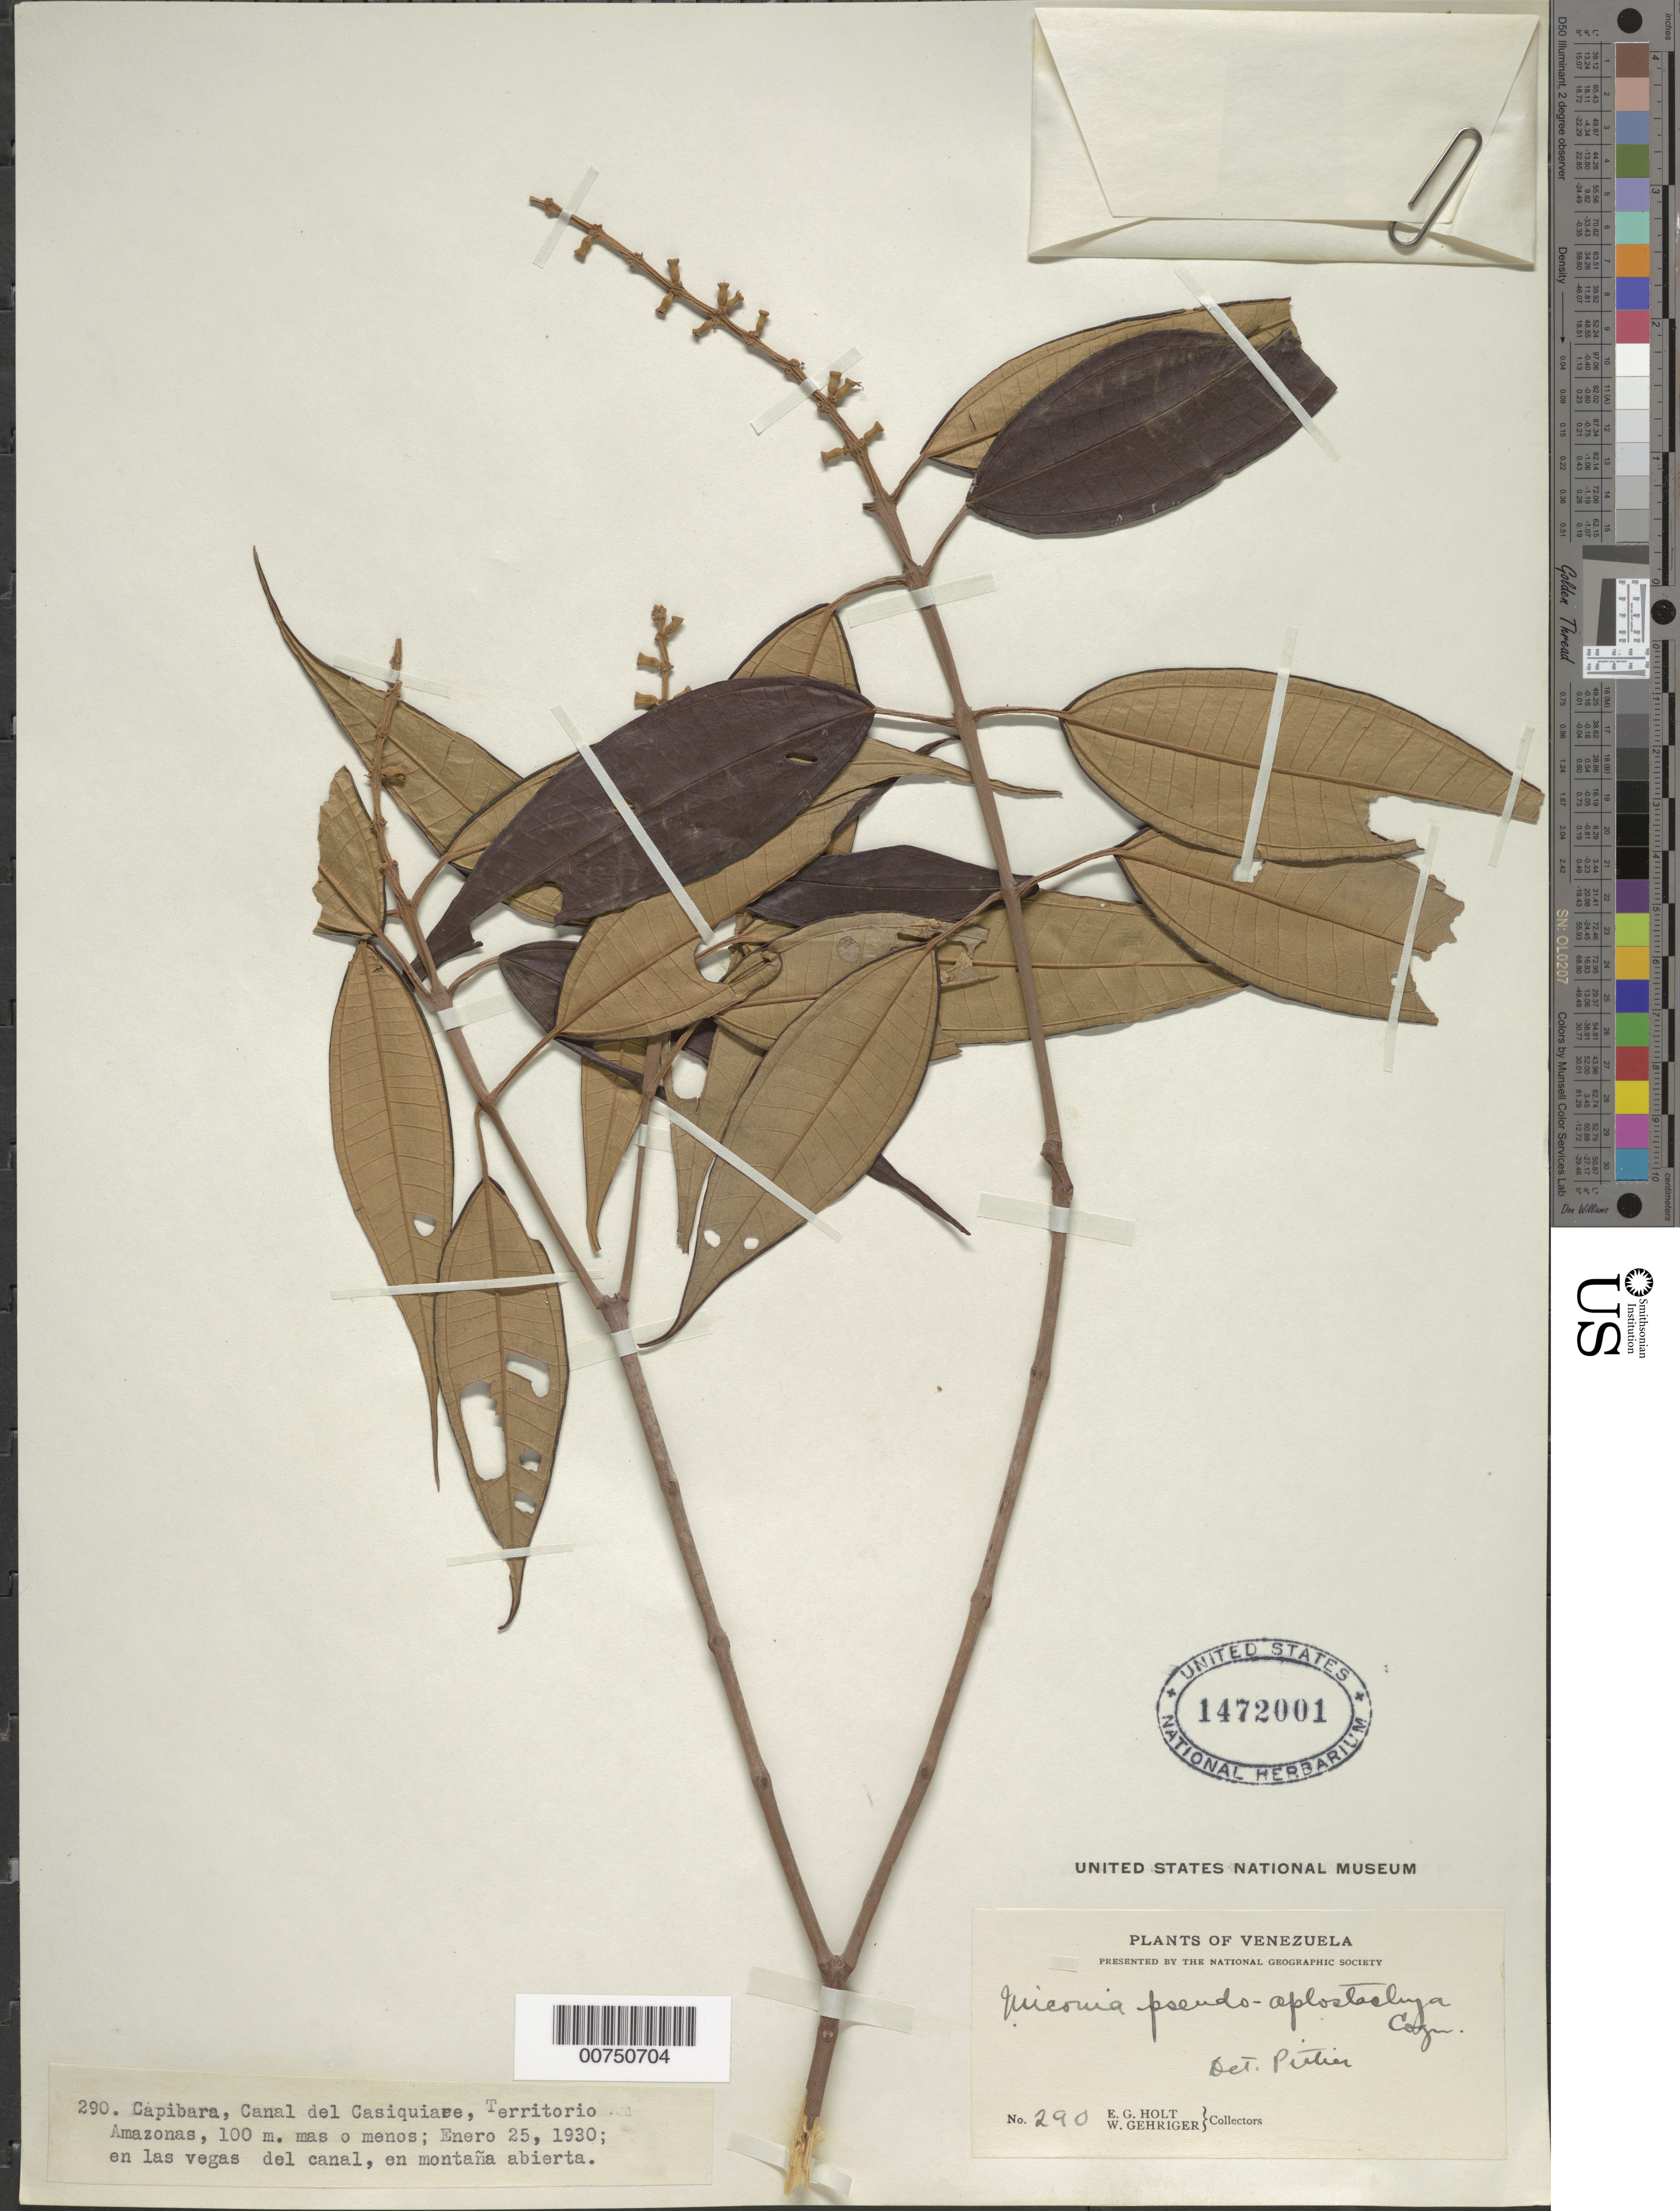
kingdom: Plantae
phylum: Tracheophyta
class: Magnoliopsida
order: Myrtales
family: Melastomataceae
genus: Miconia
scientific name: Miconia pseudoaplostachya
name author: Cogn.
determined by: Pittier, Henri F.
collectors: E. Holt & W. Gehriger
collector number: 290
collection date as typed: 25-Jan-30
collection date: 1930-01-25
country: Venezuela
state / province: Amazonas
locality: Capibara, Canal del Casiquiare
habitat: Las vegas del canal, en montana abierta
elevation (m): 100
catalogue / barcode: US 1472001